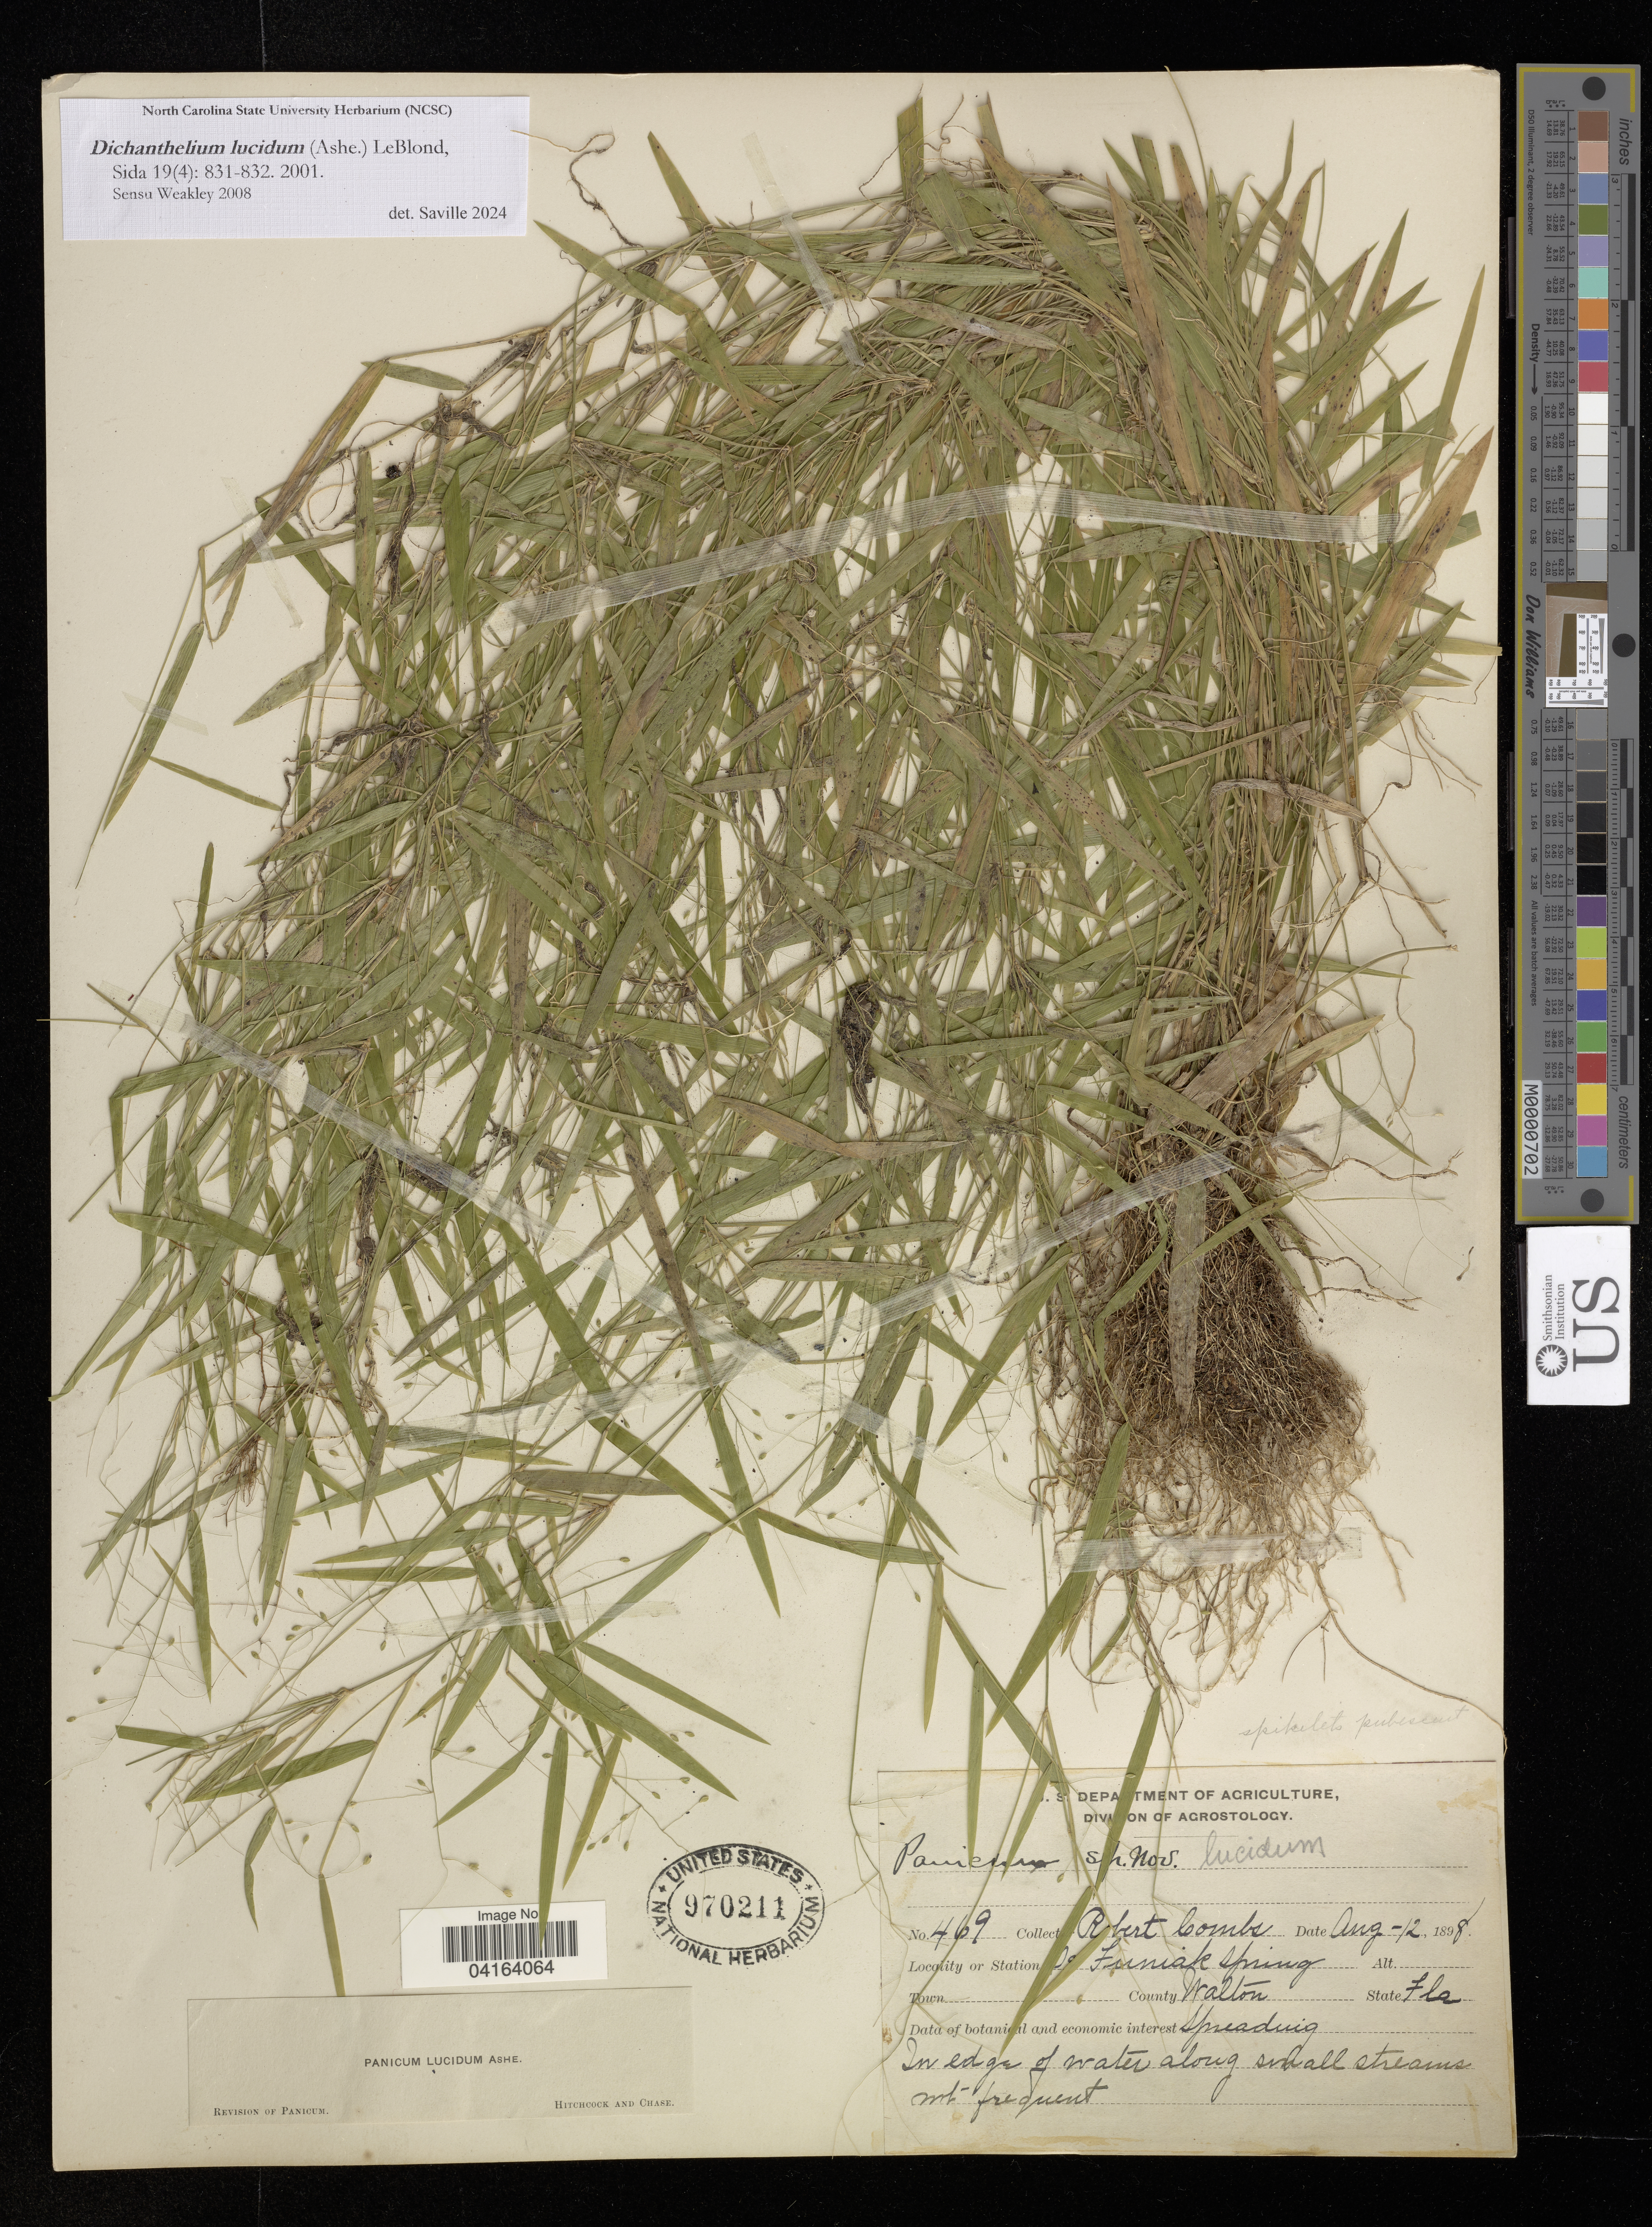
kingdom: Plantae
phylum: Tracheophyta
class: Liliopsida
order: Poales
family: Poaceae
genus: Dichanthelium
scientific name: Dichanthelium lucidum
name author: (Ashe) LeBlond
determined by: Saville, A. C., (NCSC), North Carolina State University (UNITED STATES)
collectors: R. Combs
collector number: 469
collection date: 1898-08-12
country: United States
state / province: Florida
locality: DeFuniak Spring. County Walton.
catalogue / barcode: US 970211